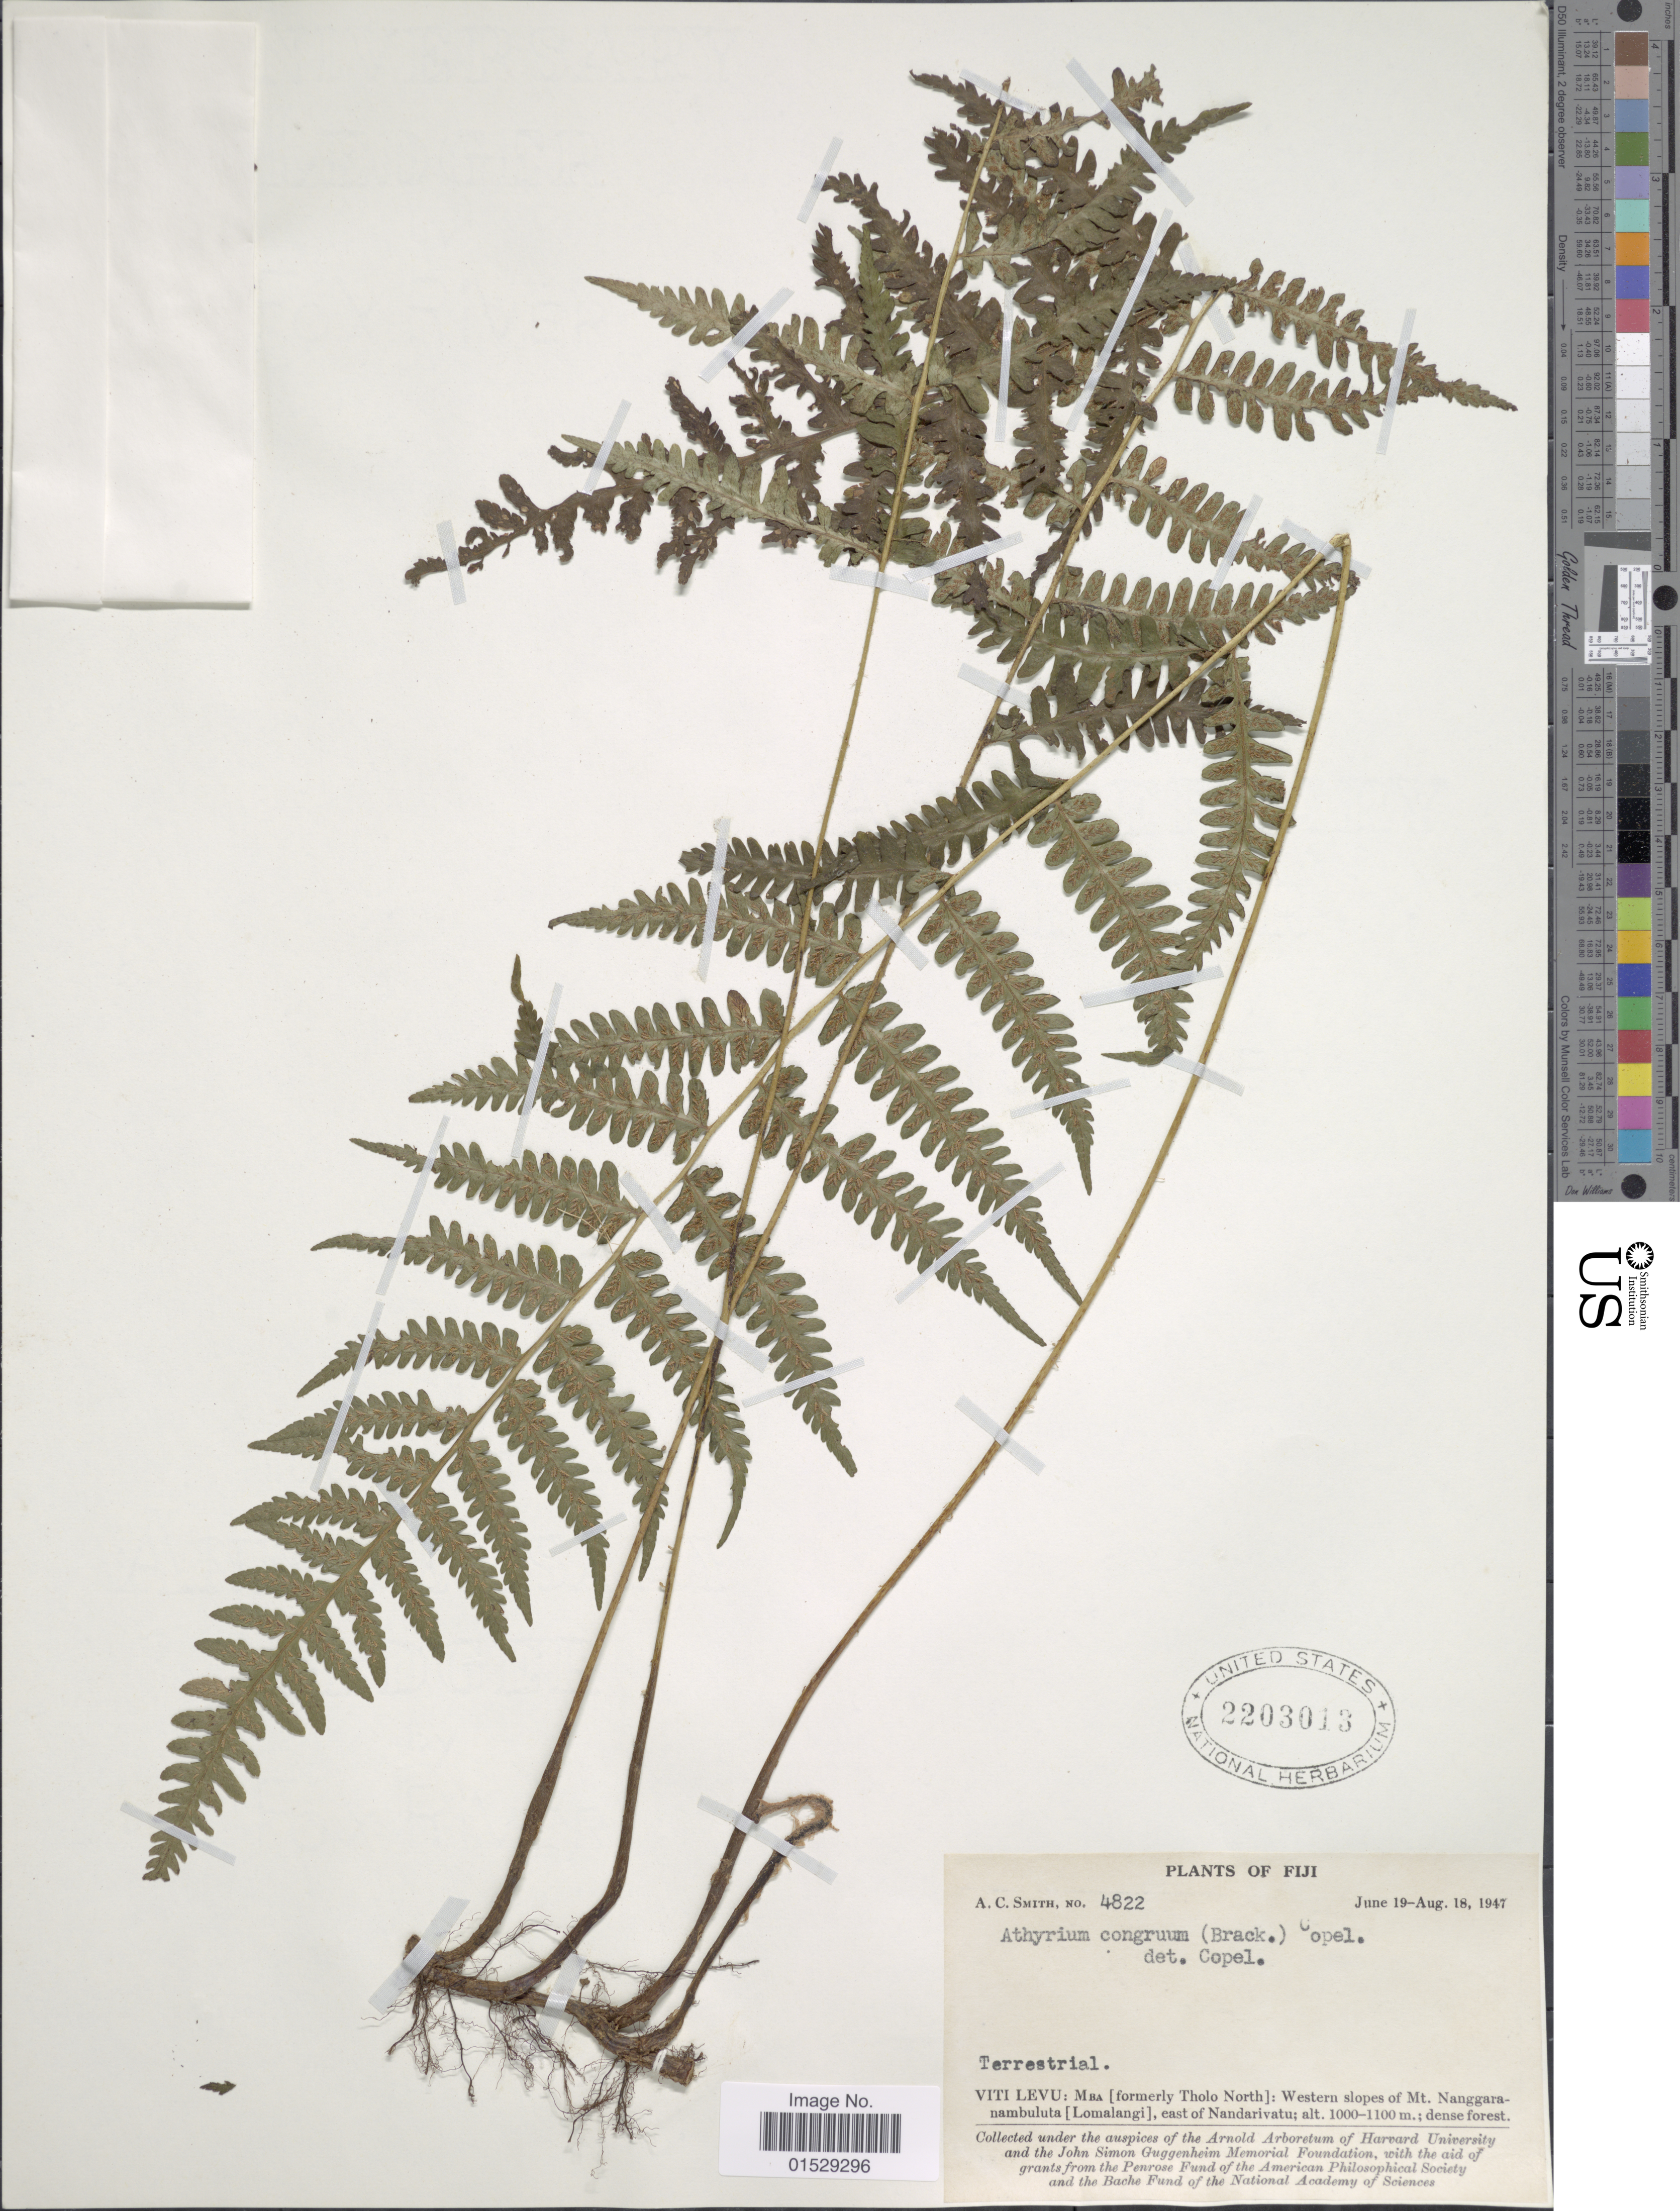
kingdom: Plantae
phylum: Tracheophyta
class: Polypodiopsida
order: Polypodiales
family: Athyriaceae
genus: Deparia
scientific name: Deparia petersenii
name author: (Kunze) M. Kato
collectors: A. C. Smith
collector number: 4822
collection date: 1947-06-19/1947-08-18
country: Fiji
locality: Fiji, Viti Levu: Mba (formerly Tholo North): western slopes of Mt. Nanggara-nambuluta (Lomalangi), east of Nandarivatu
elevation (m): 1000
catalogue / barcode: US 2203013